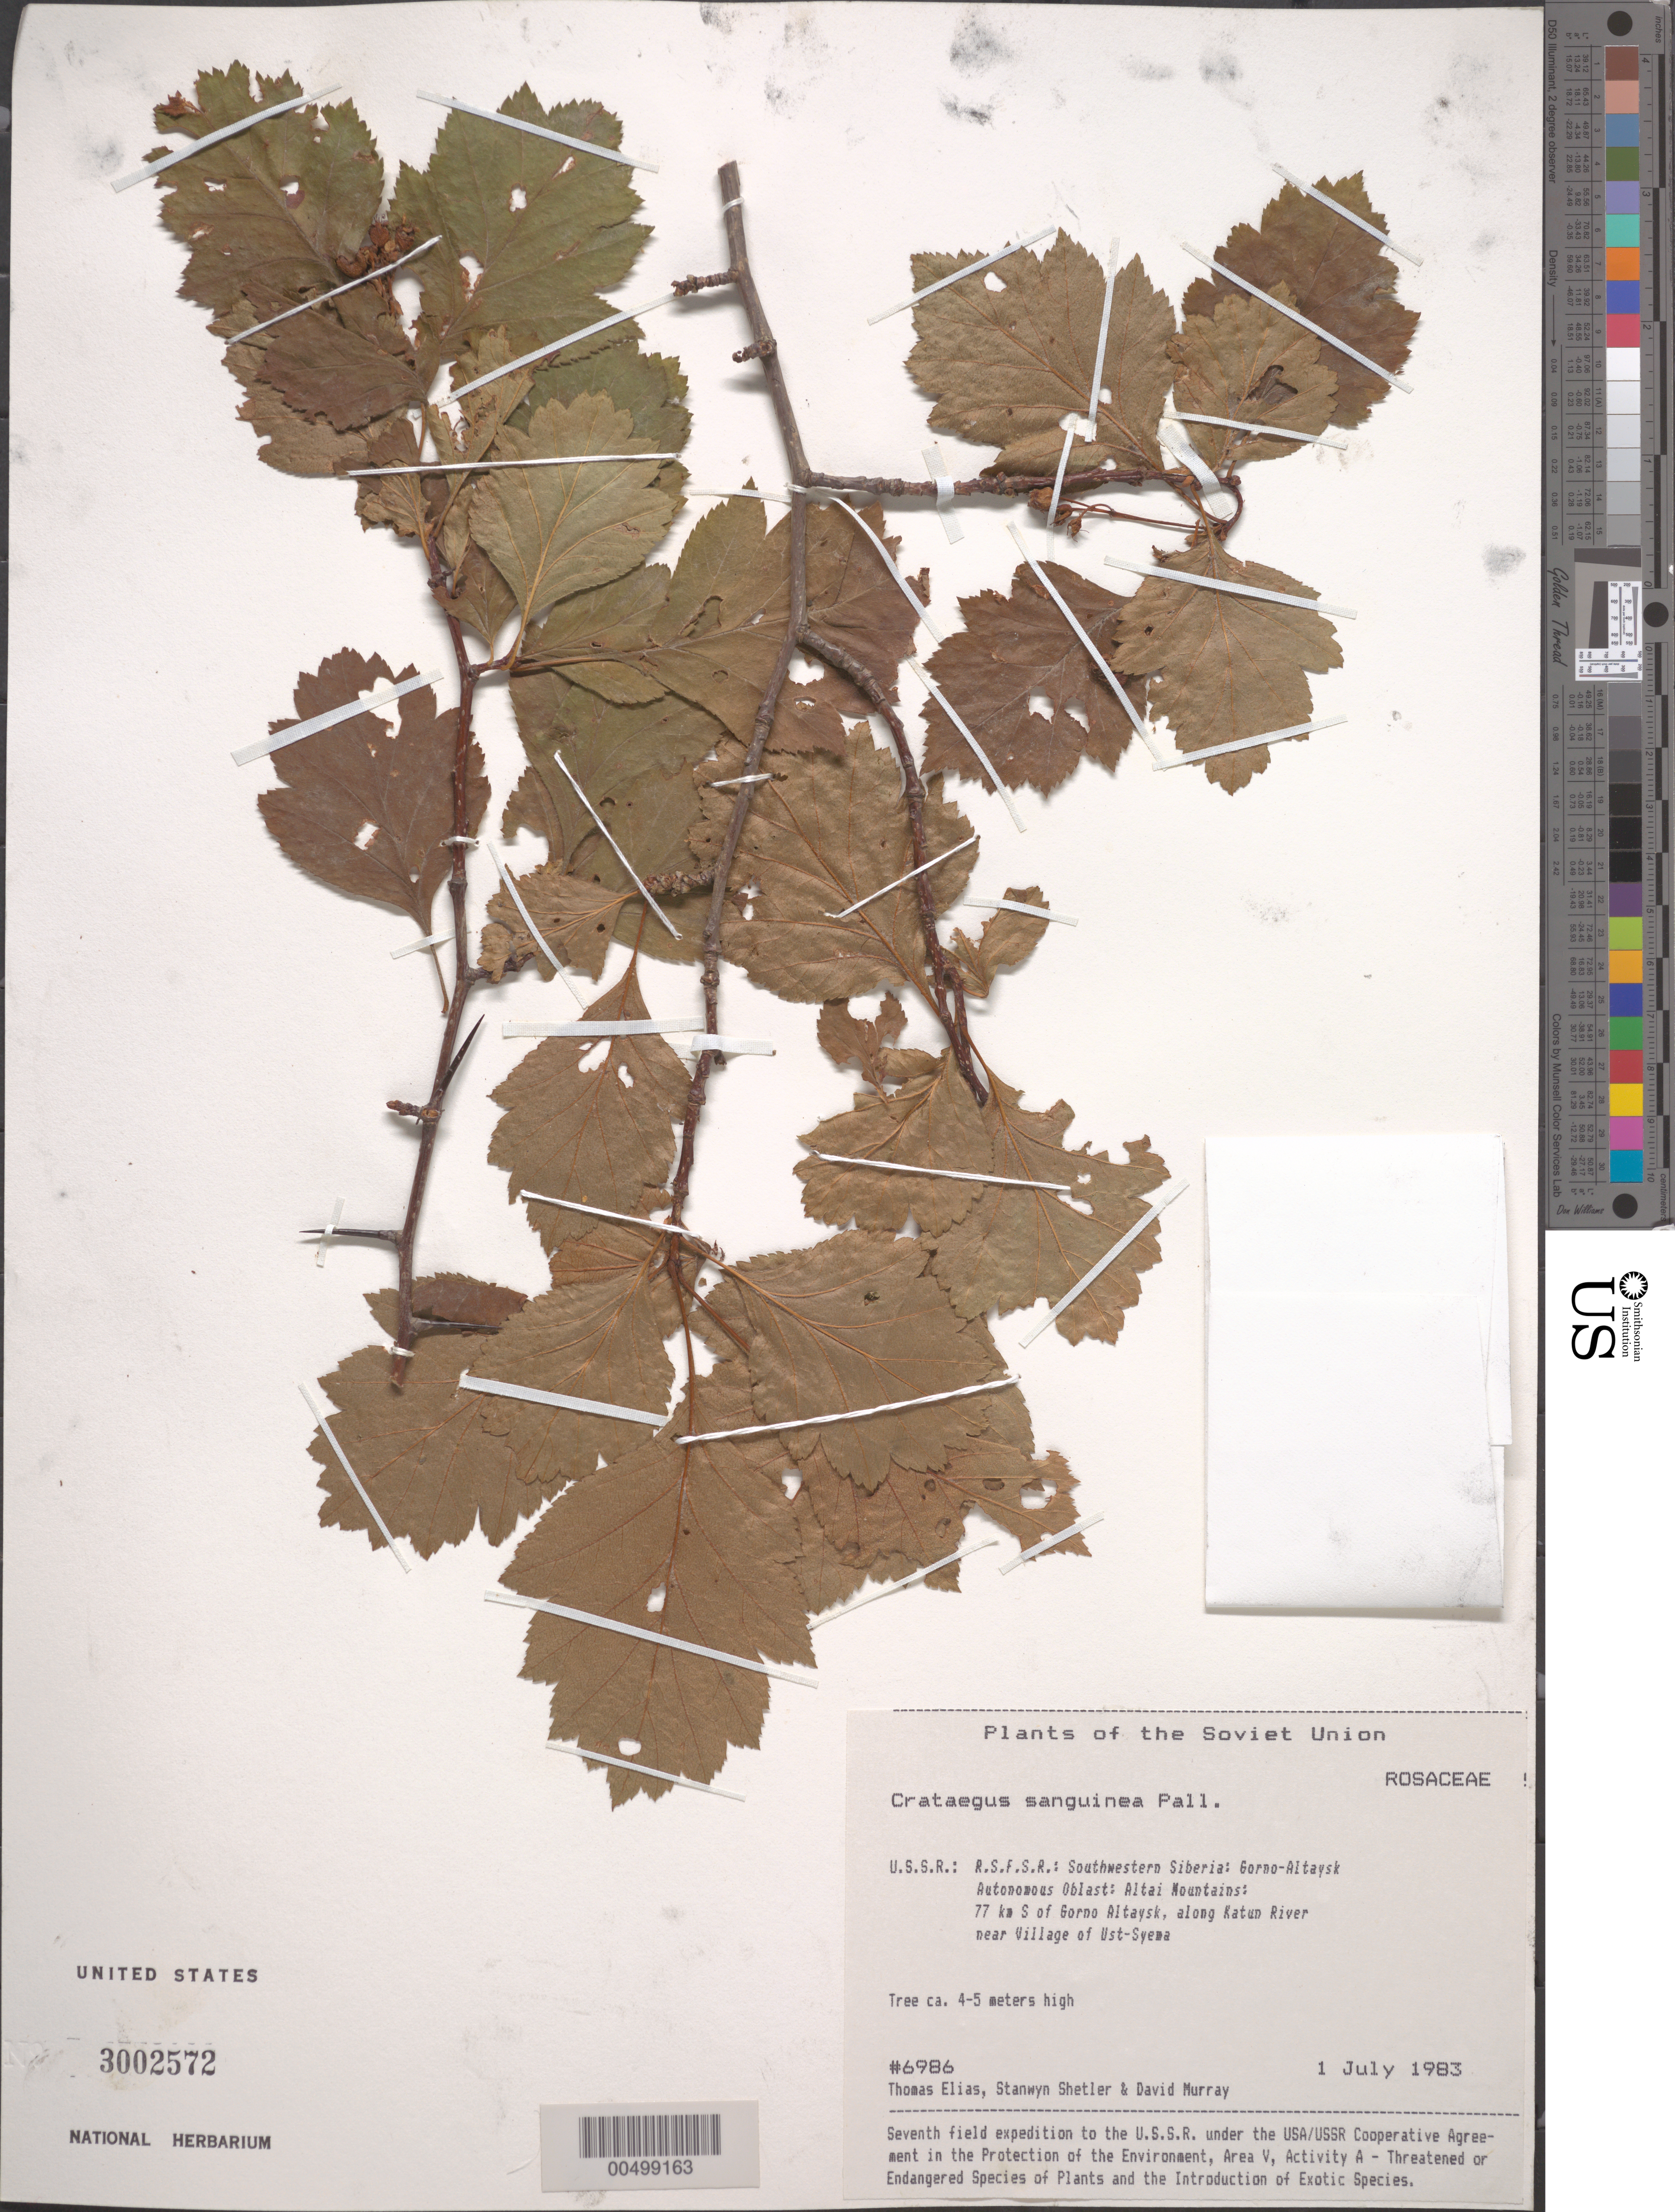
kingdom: Plantae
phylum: Tracheophyta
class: Magnoliopsida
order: Rosales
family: Rosaceae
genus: Crataegus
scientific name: Crataegus sanguinea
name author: Pall.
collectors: T. Elias, S. Shetler & D. F. Murray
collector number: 6986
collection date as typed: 01 Jul 1983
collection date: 1983-07-01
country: Russian Federation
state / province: Altai Republic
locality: Altai Mountains, 77 km S of Gorno-Altaysk, along Katun River, near Village of Ust-Syema [Sema]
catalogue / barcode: US 3002572